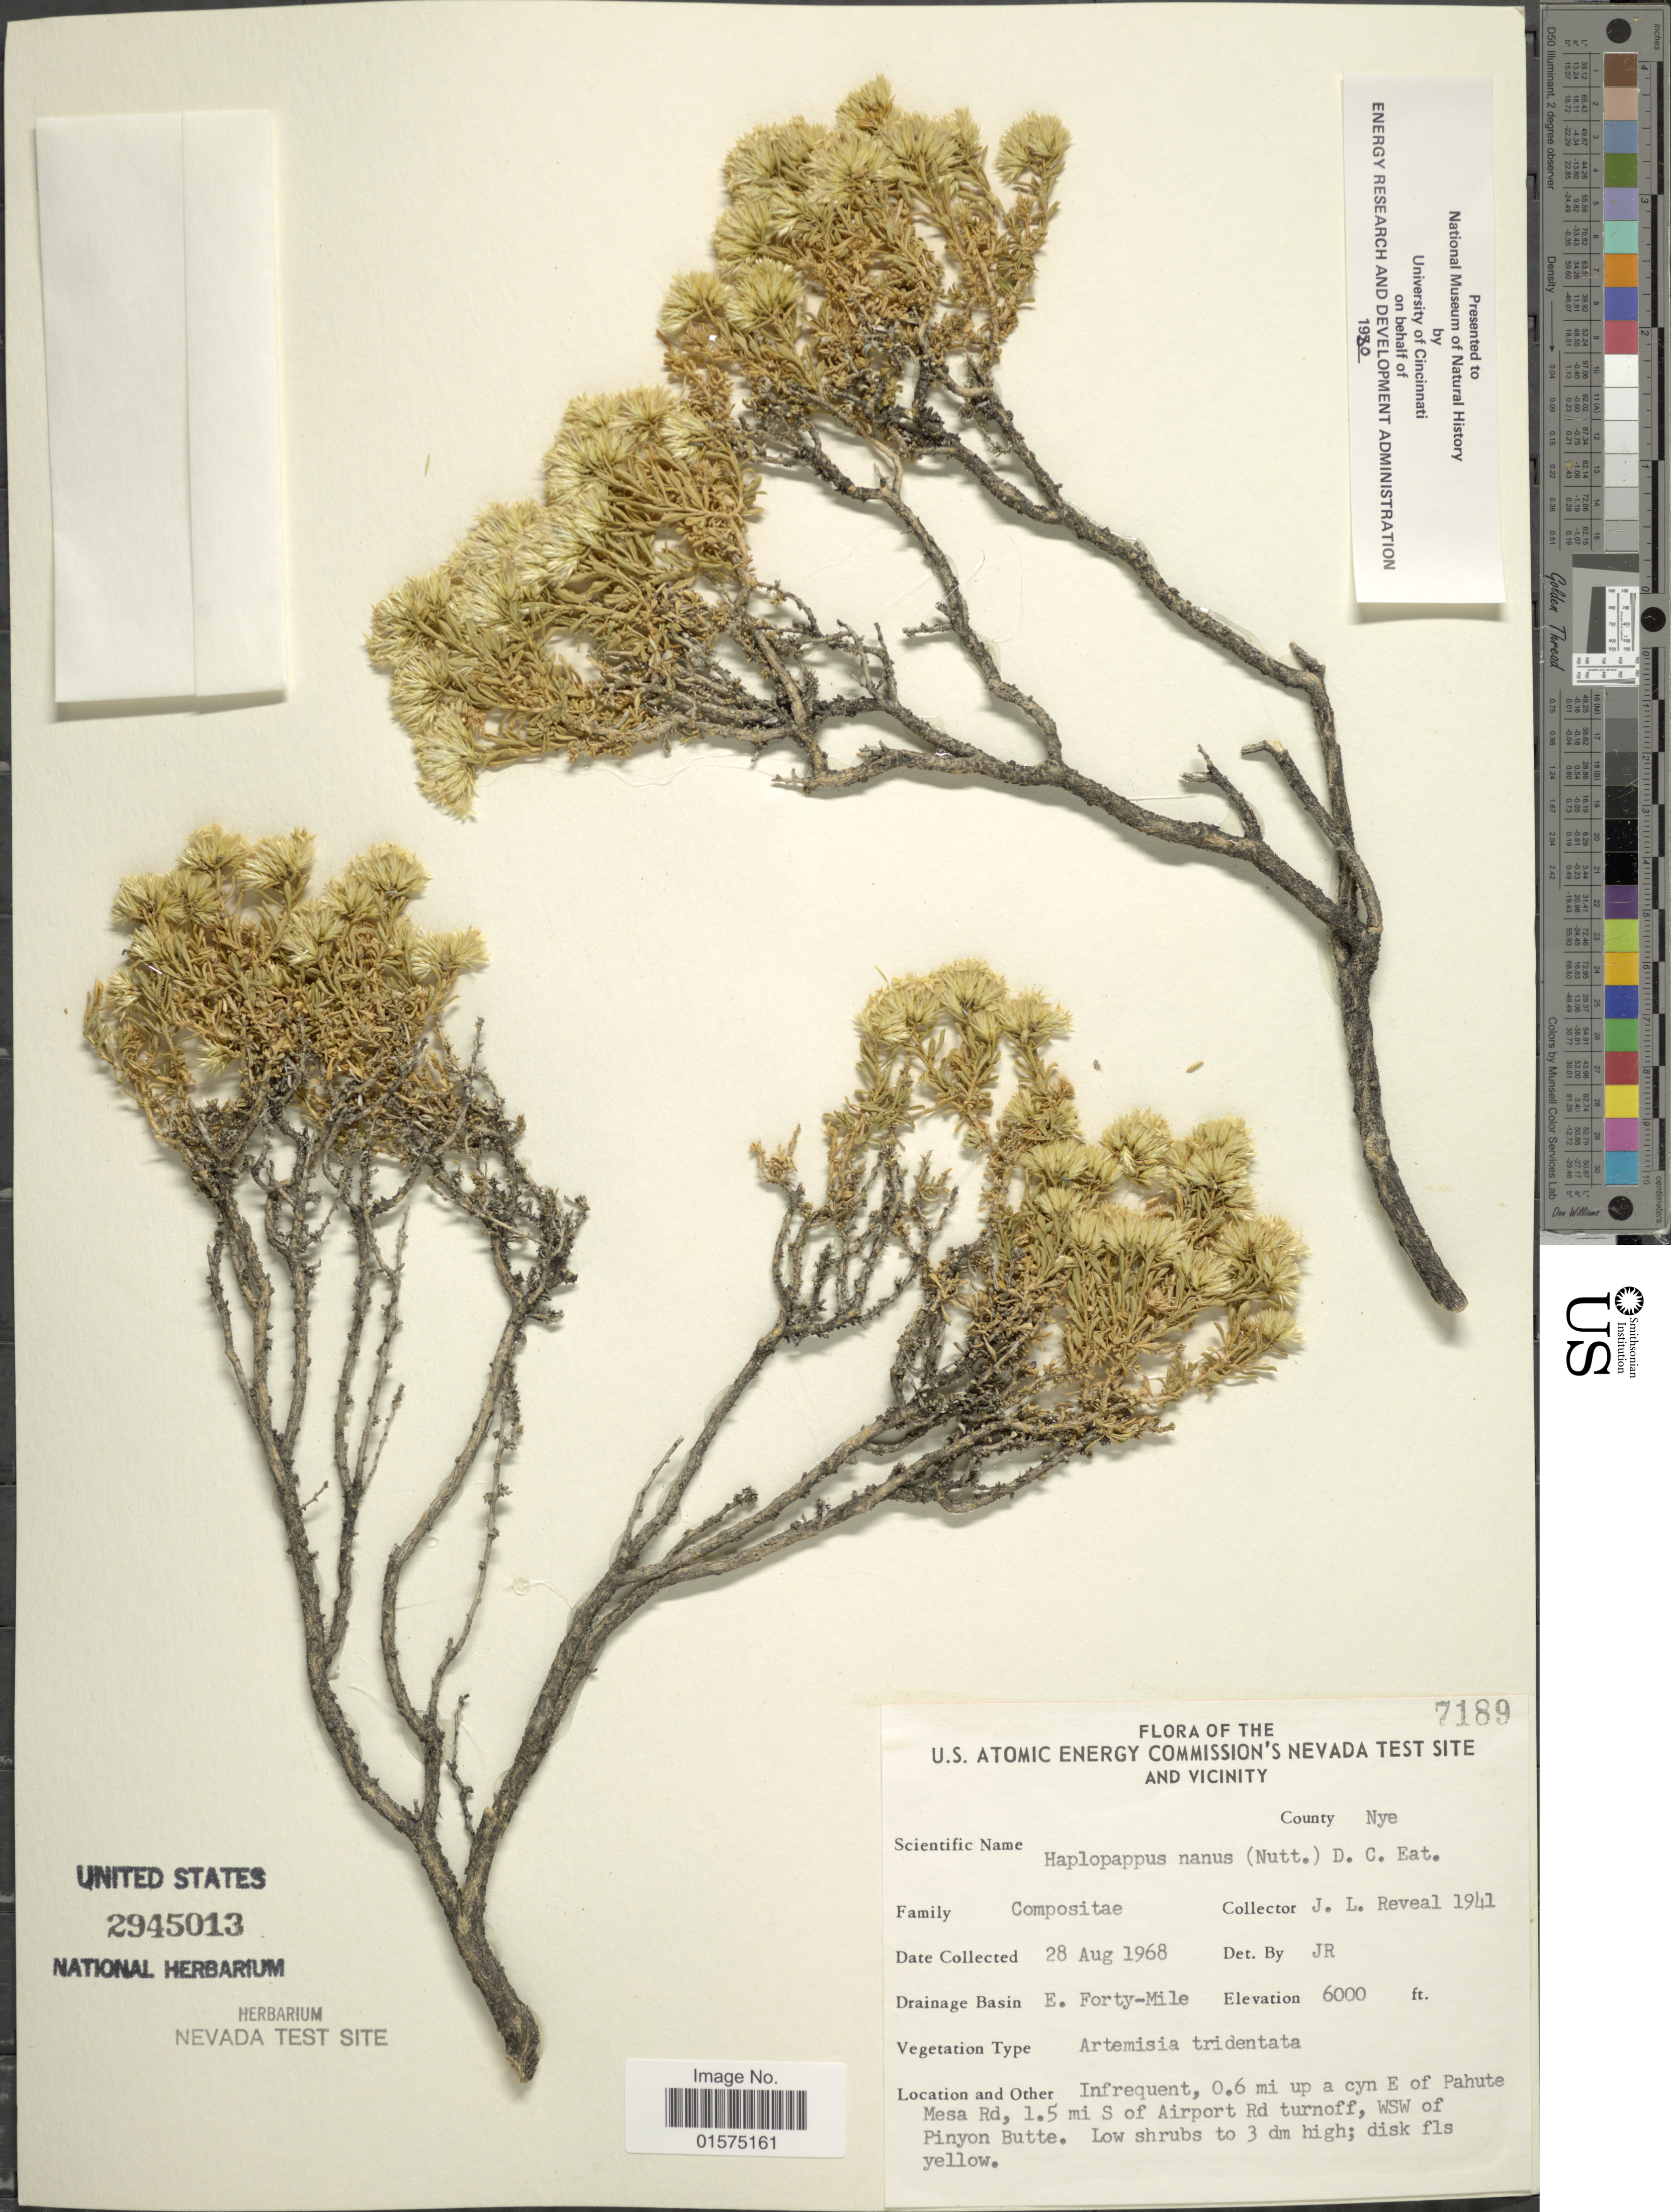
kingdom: Plantae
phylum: Tracheophyta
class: Magnoliopsida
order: Asterales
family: Asteraceae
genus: Ericameria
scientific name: Ericameria nana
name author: Nutt.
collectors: J. L. Reveal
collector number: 7189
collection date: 1968-08-28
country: United States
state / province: Nevada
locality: U.S. Atomic Energy Commission's Nevada Test Site and vicinity. County Nye. Drainage Basin E. Forty-Mile. 0.6 mi up a cyn E of Pahute Mesa Rd, 1.5 mi S of Airport Rd turnoff, WSW of Pinyon Butte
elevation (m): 1829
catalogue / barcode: US 2945013